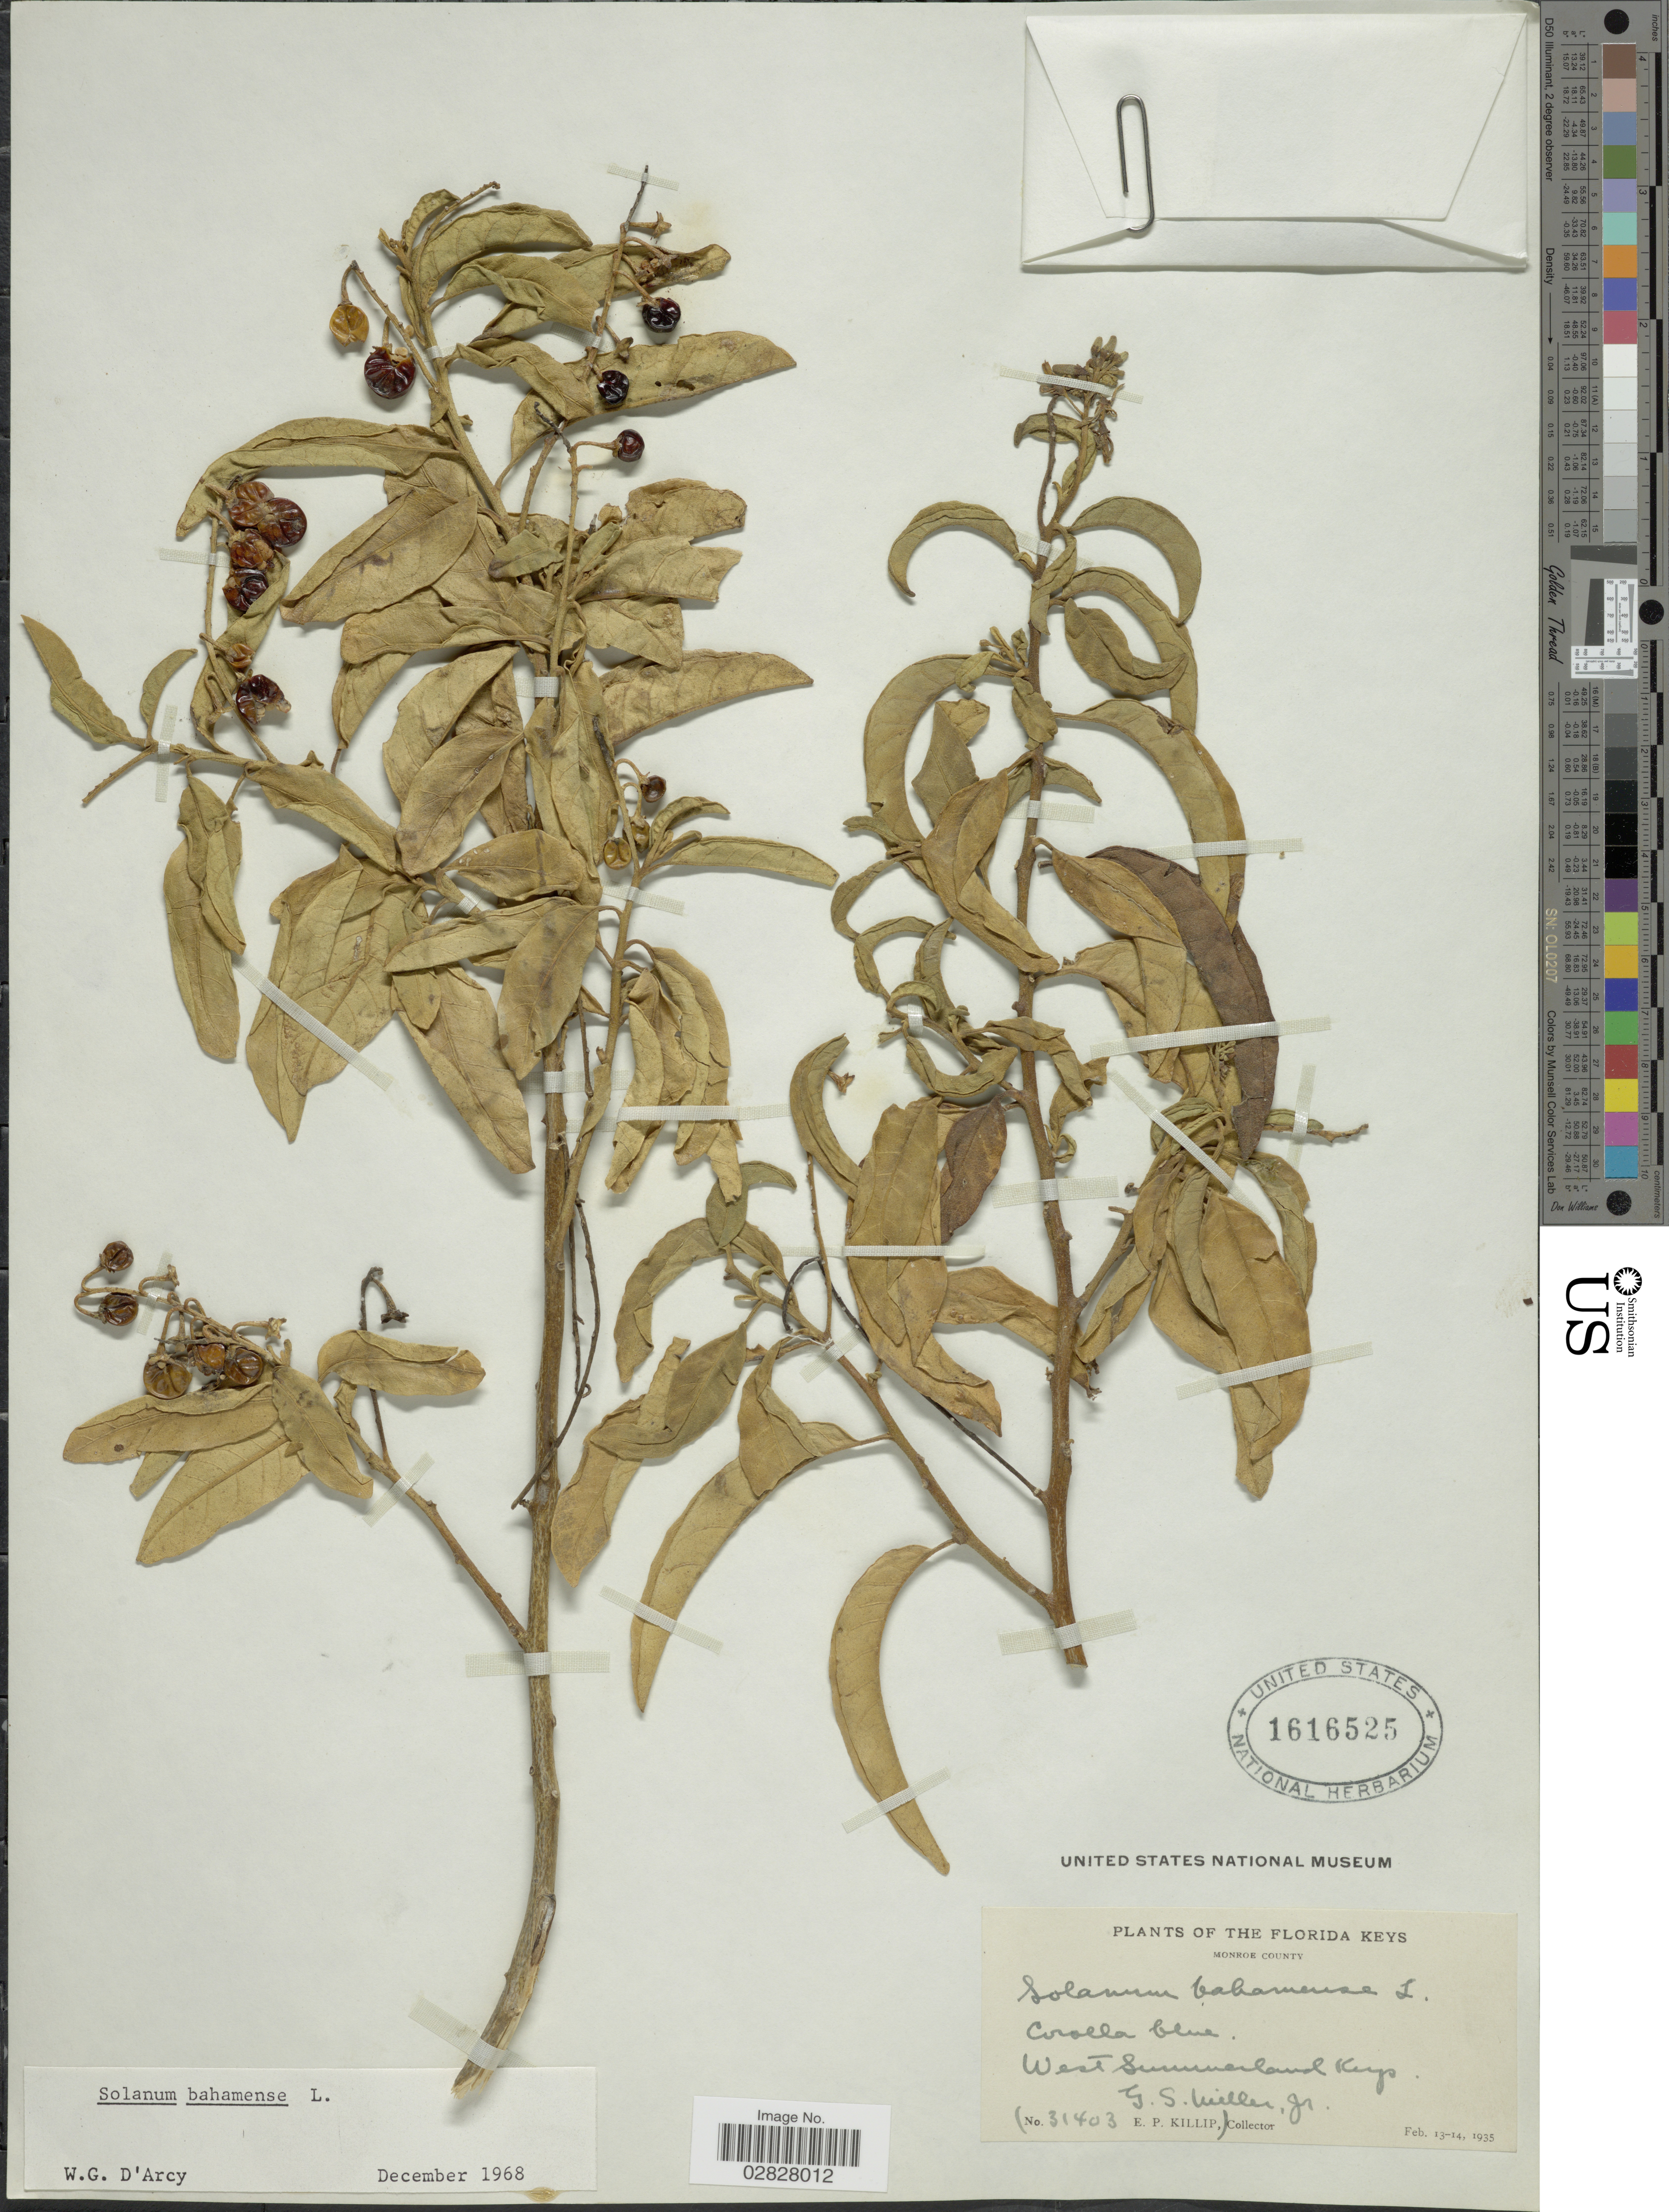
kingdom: Plantae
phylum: Tracheophyta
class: Magnoliopsida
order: Solanales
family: Solanaceae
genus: Solanum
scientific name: Solanum bahamense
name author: L.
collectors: E. P. Killip & G. S. Miller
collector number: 31403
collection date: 1935-02-13/1935-02-14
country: United States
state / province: Florida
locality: Florida Keys. Monroe County. West Summerland Keys.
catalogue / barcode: US 1616525